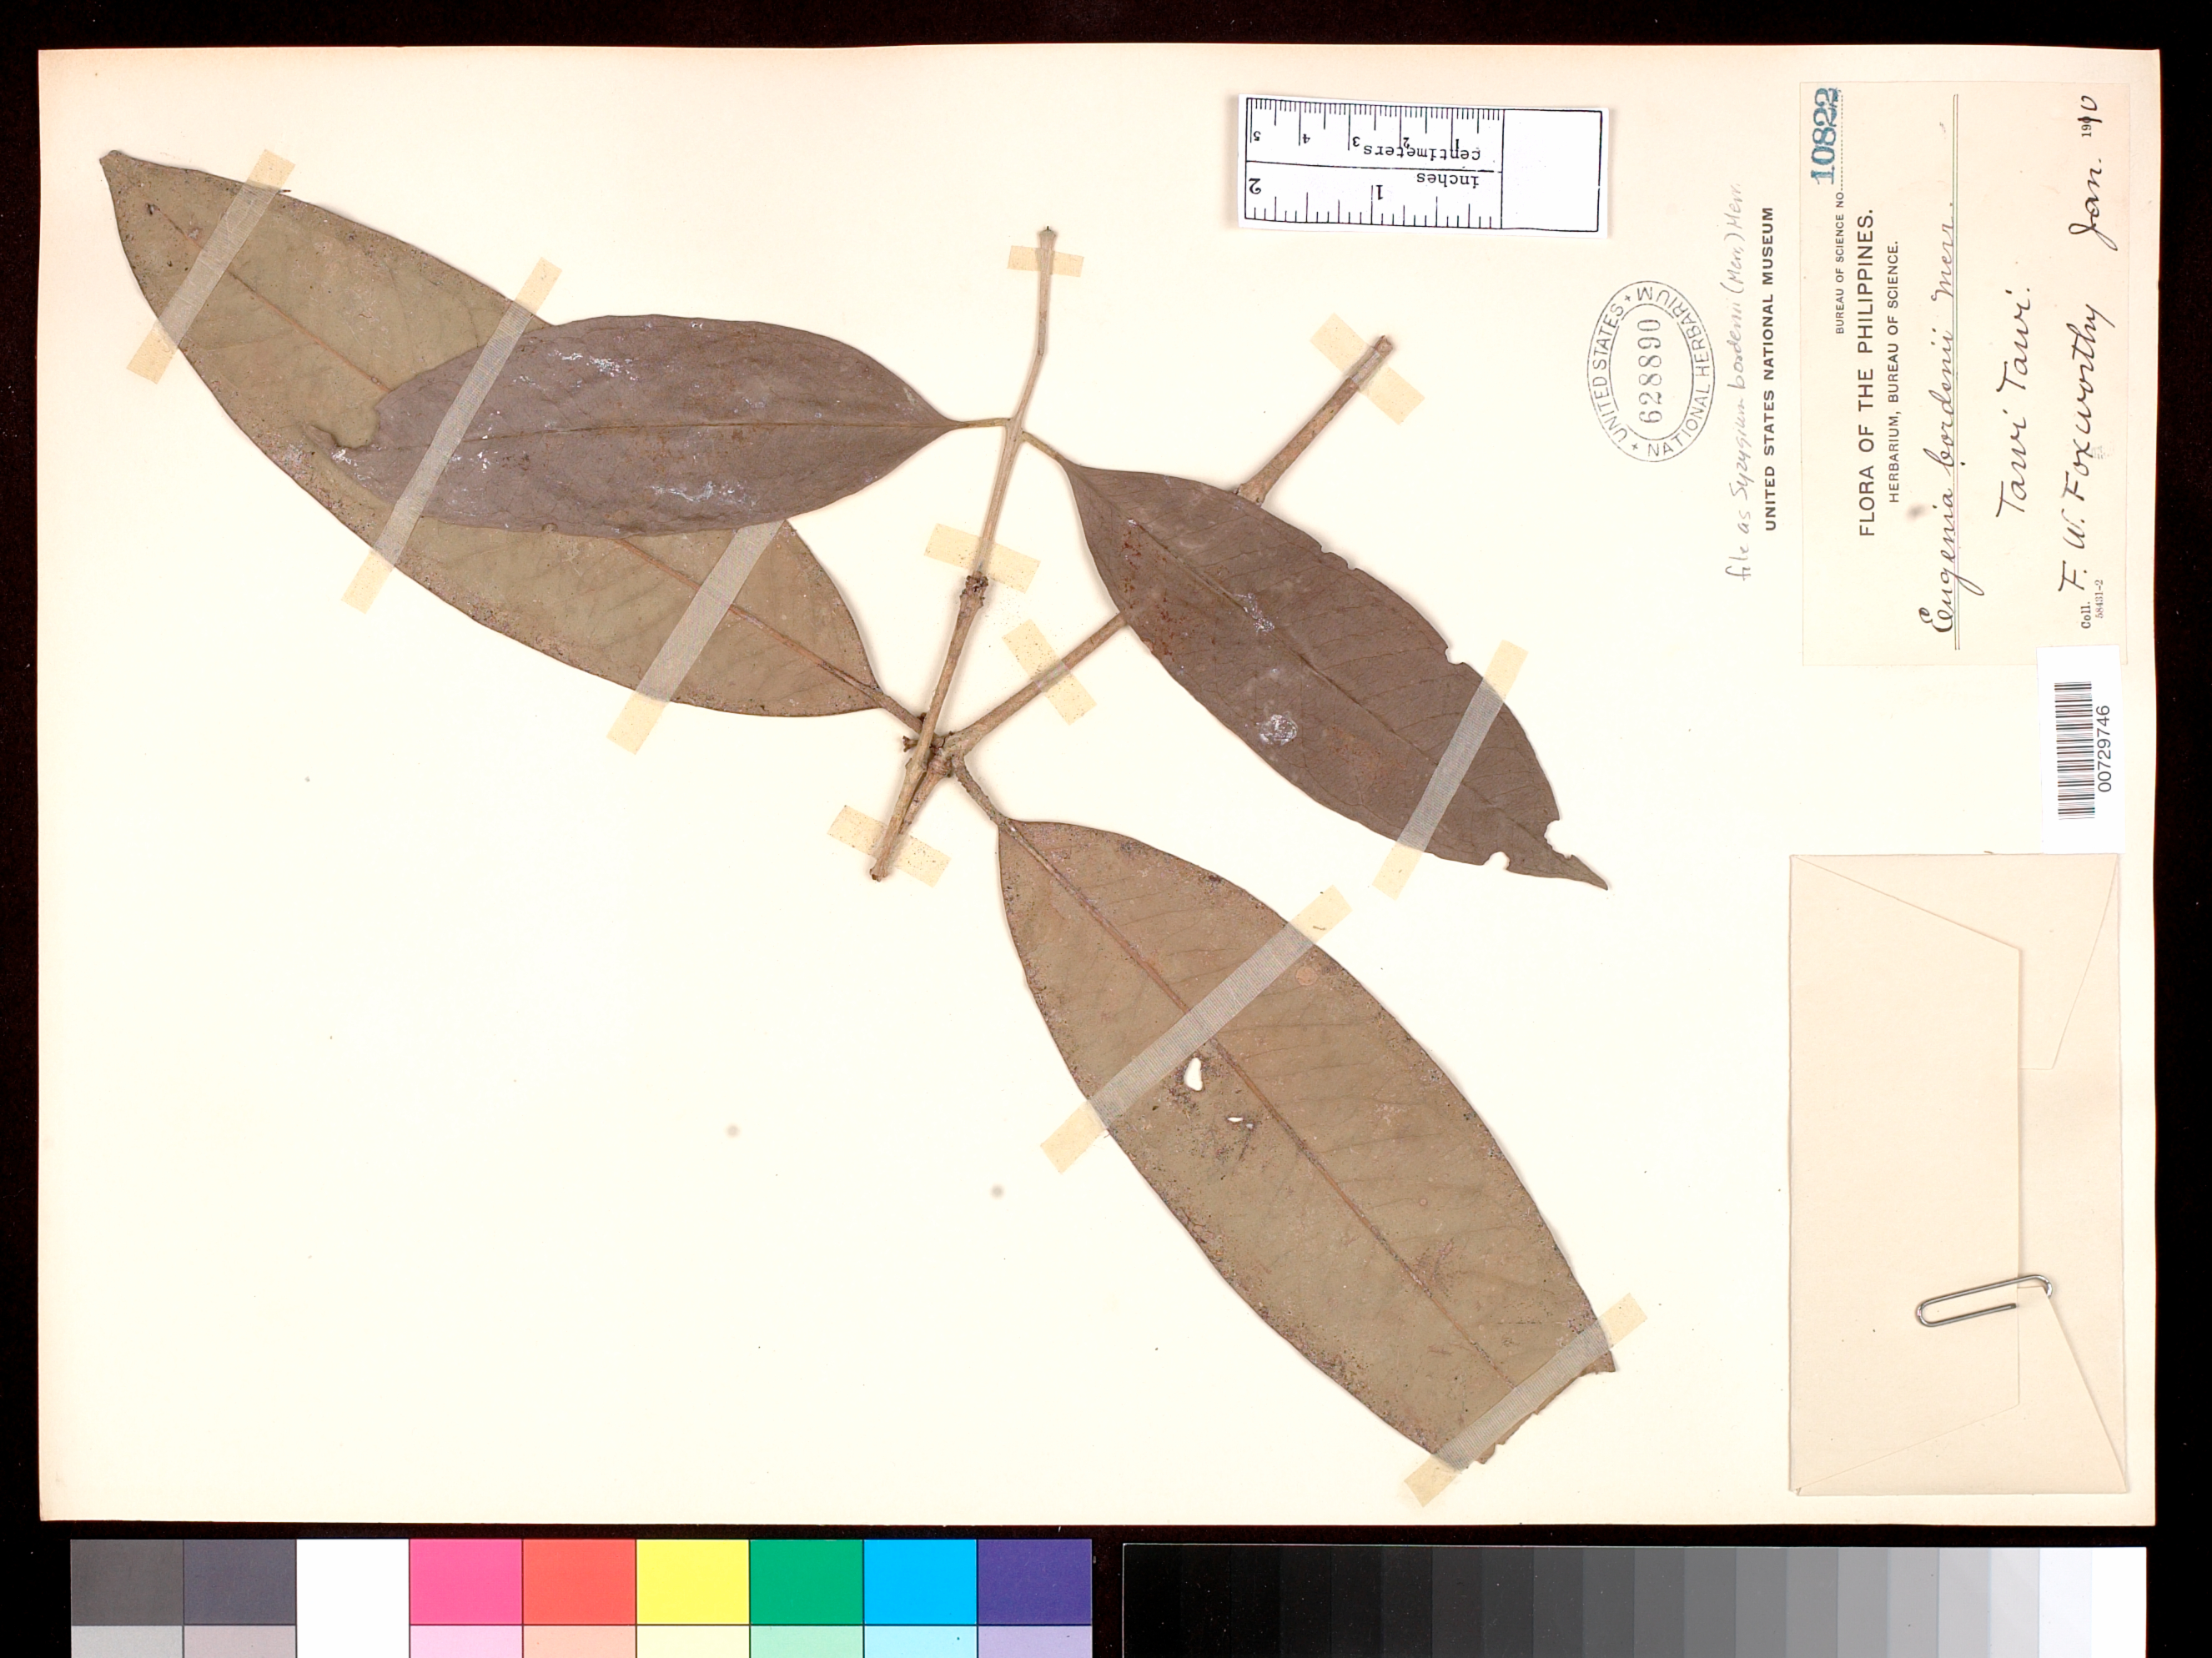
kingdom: Plantae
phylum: Tracheophyta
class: Magnoliopsida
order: Myrtales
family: Myrtaceae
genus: Syzygium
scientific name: Syzygium bordenii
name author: (Merr.) Merr.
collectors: F. W. Foxworthy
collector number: Beu. of Sci. 10822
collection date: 1910-01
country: Philippines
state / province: Muslim Mindanao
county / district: Tawi Tawi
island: Tawitawi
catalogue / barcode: US 628890